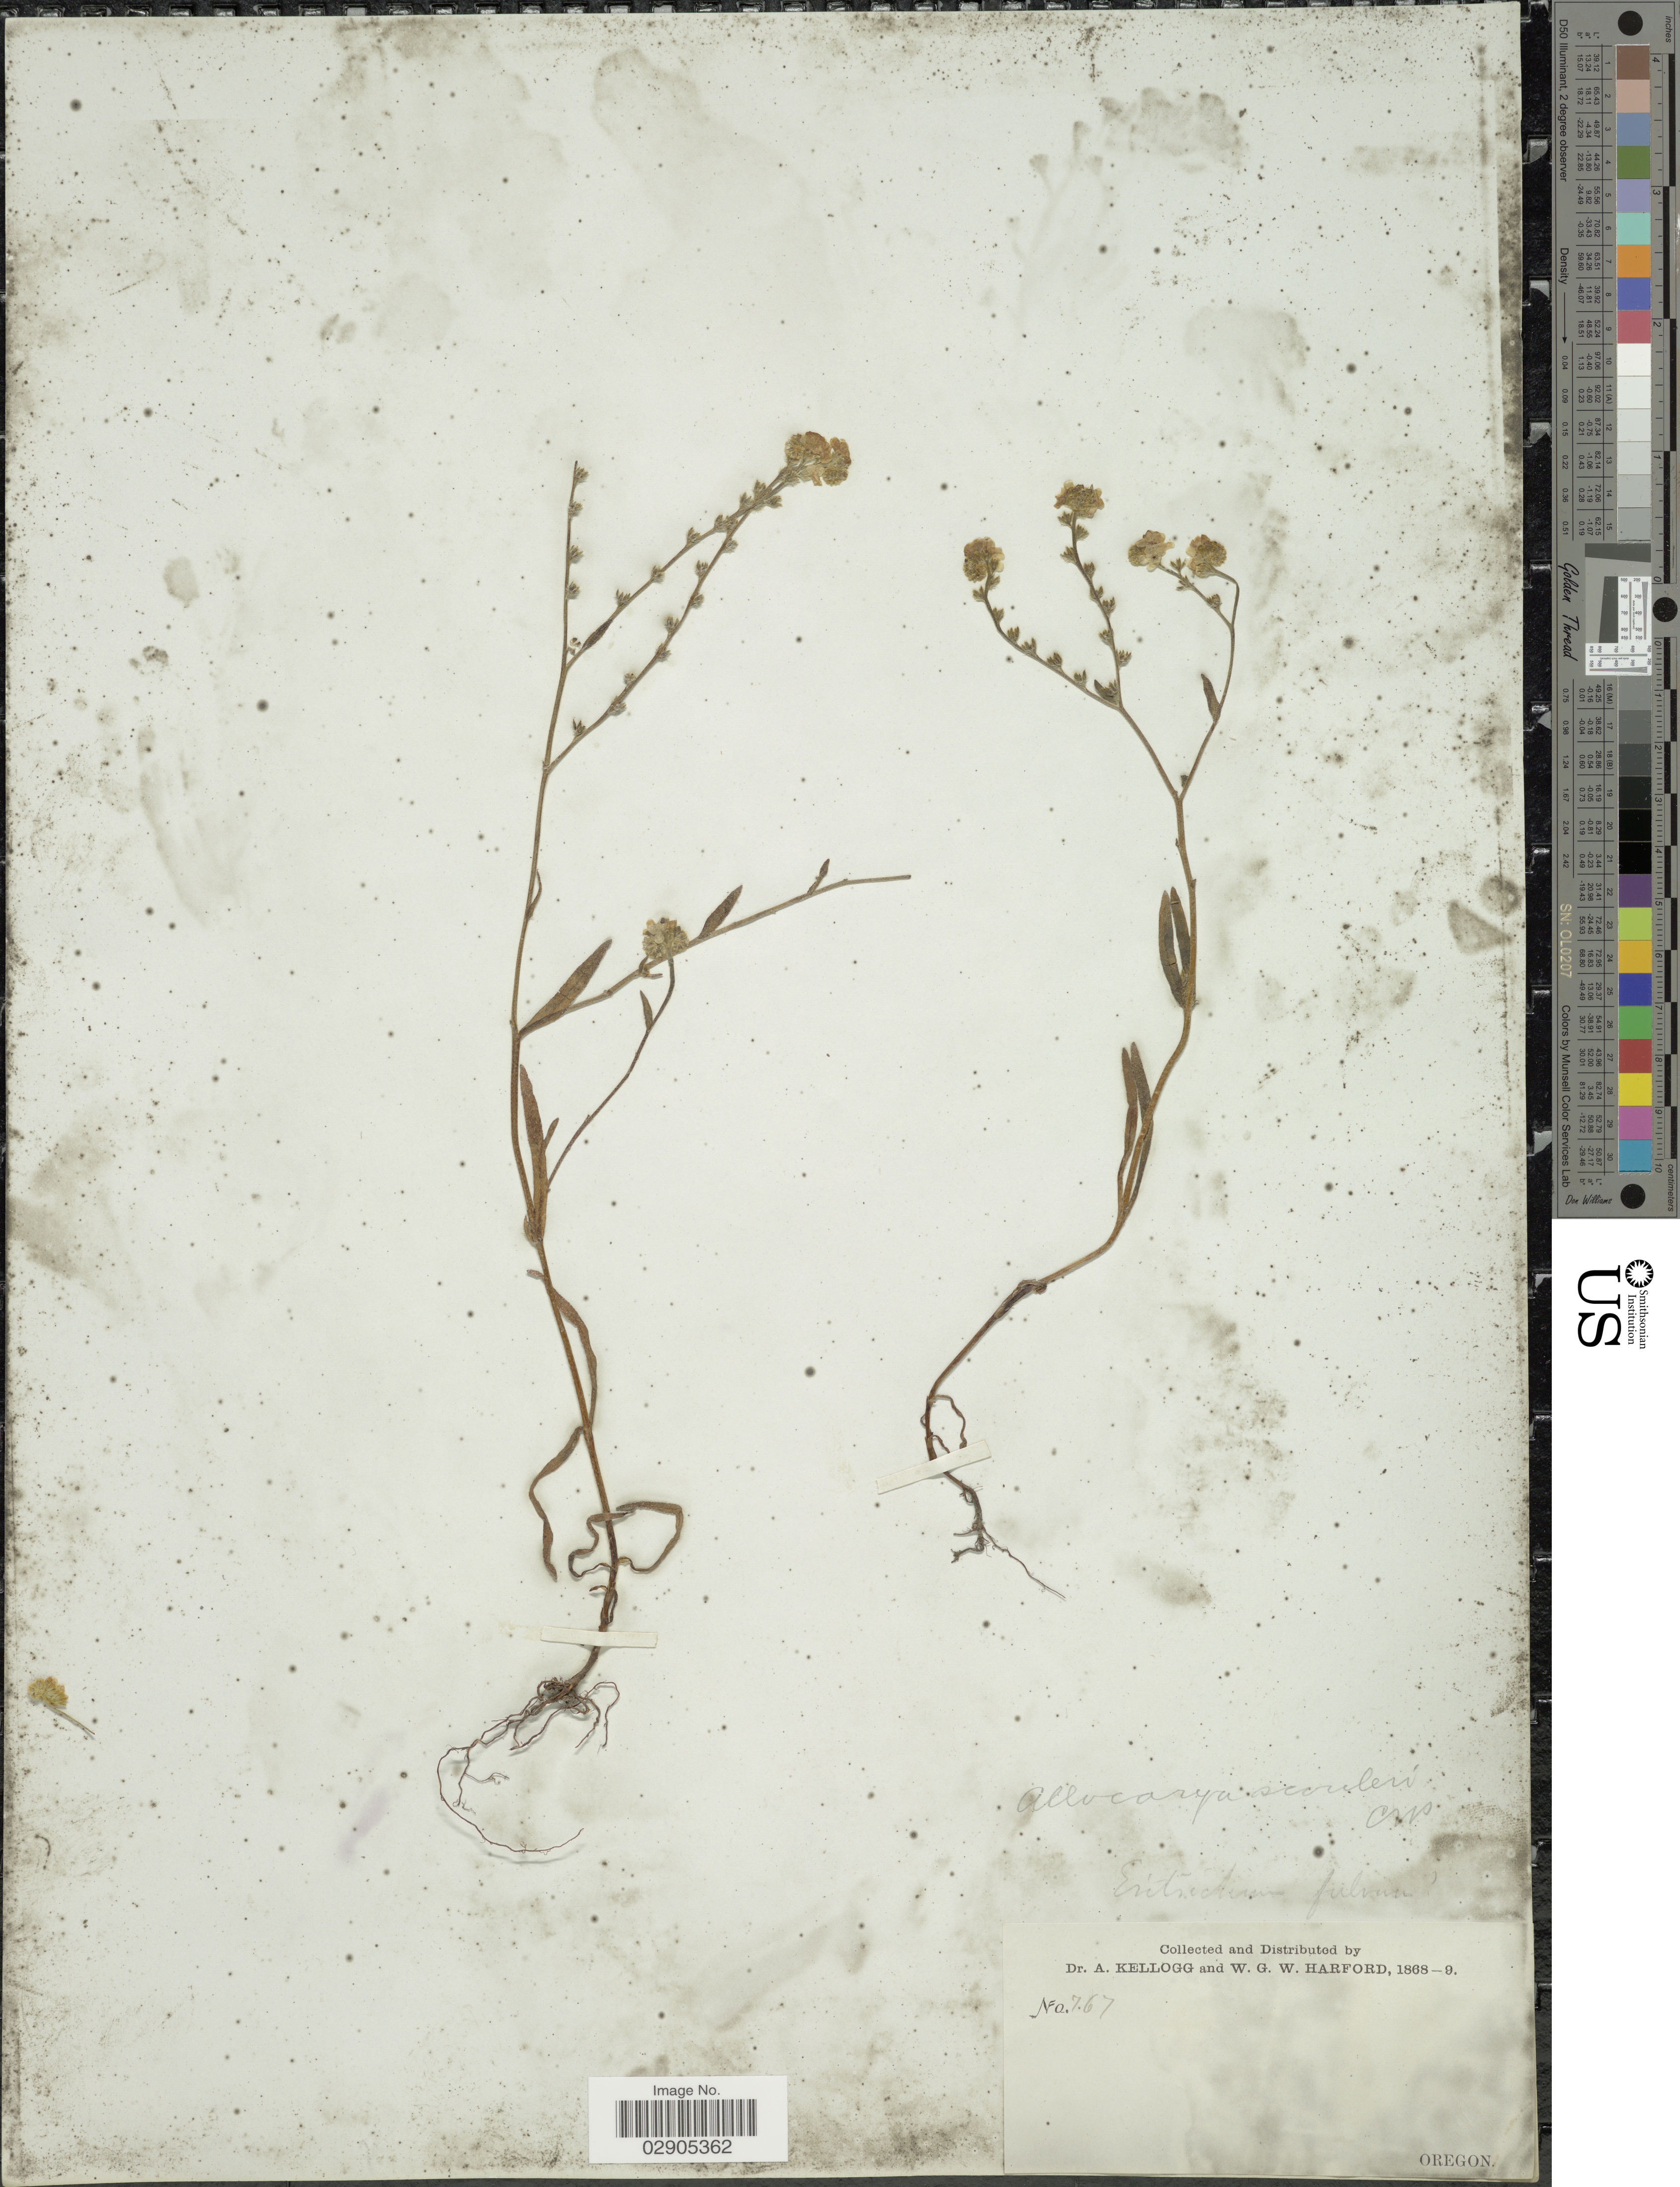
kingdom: Plantae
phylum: Tracheophyta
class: Magnoliopsida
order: Boraginales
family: Boraginaceae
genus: Allocarya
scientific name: Allocarya scouleri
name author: (Hook. & Arn.) S.W. Greene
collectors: A. Kellogg & W. G. W. Harford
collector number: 767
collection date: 1868/1869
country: United States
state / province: Oregon